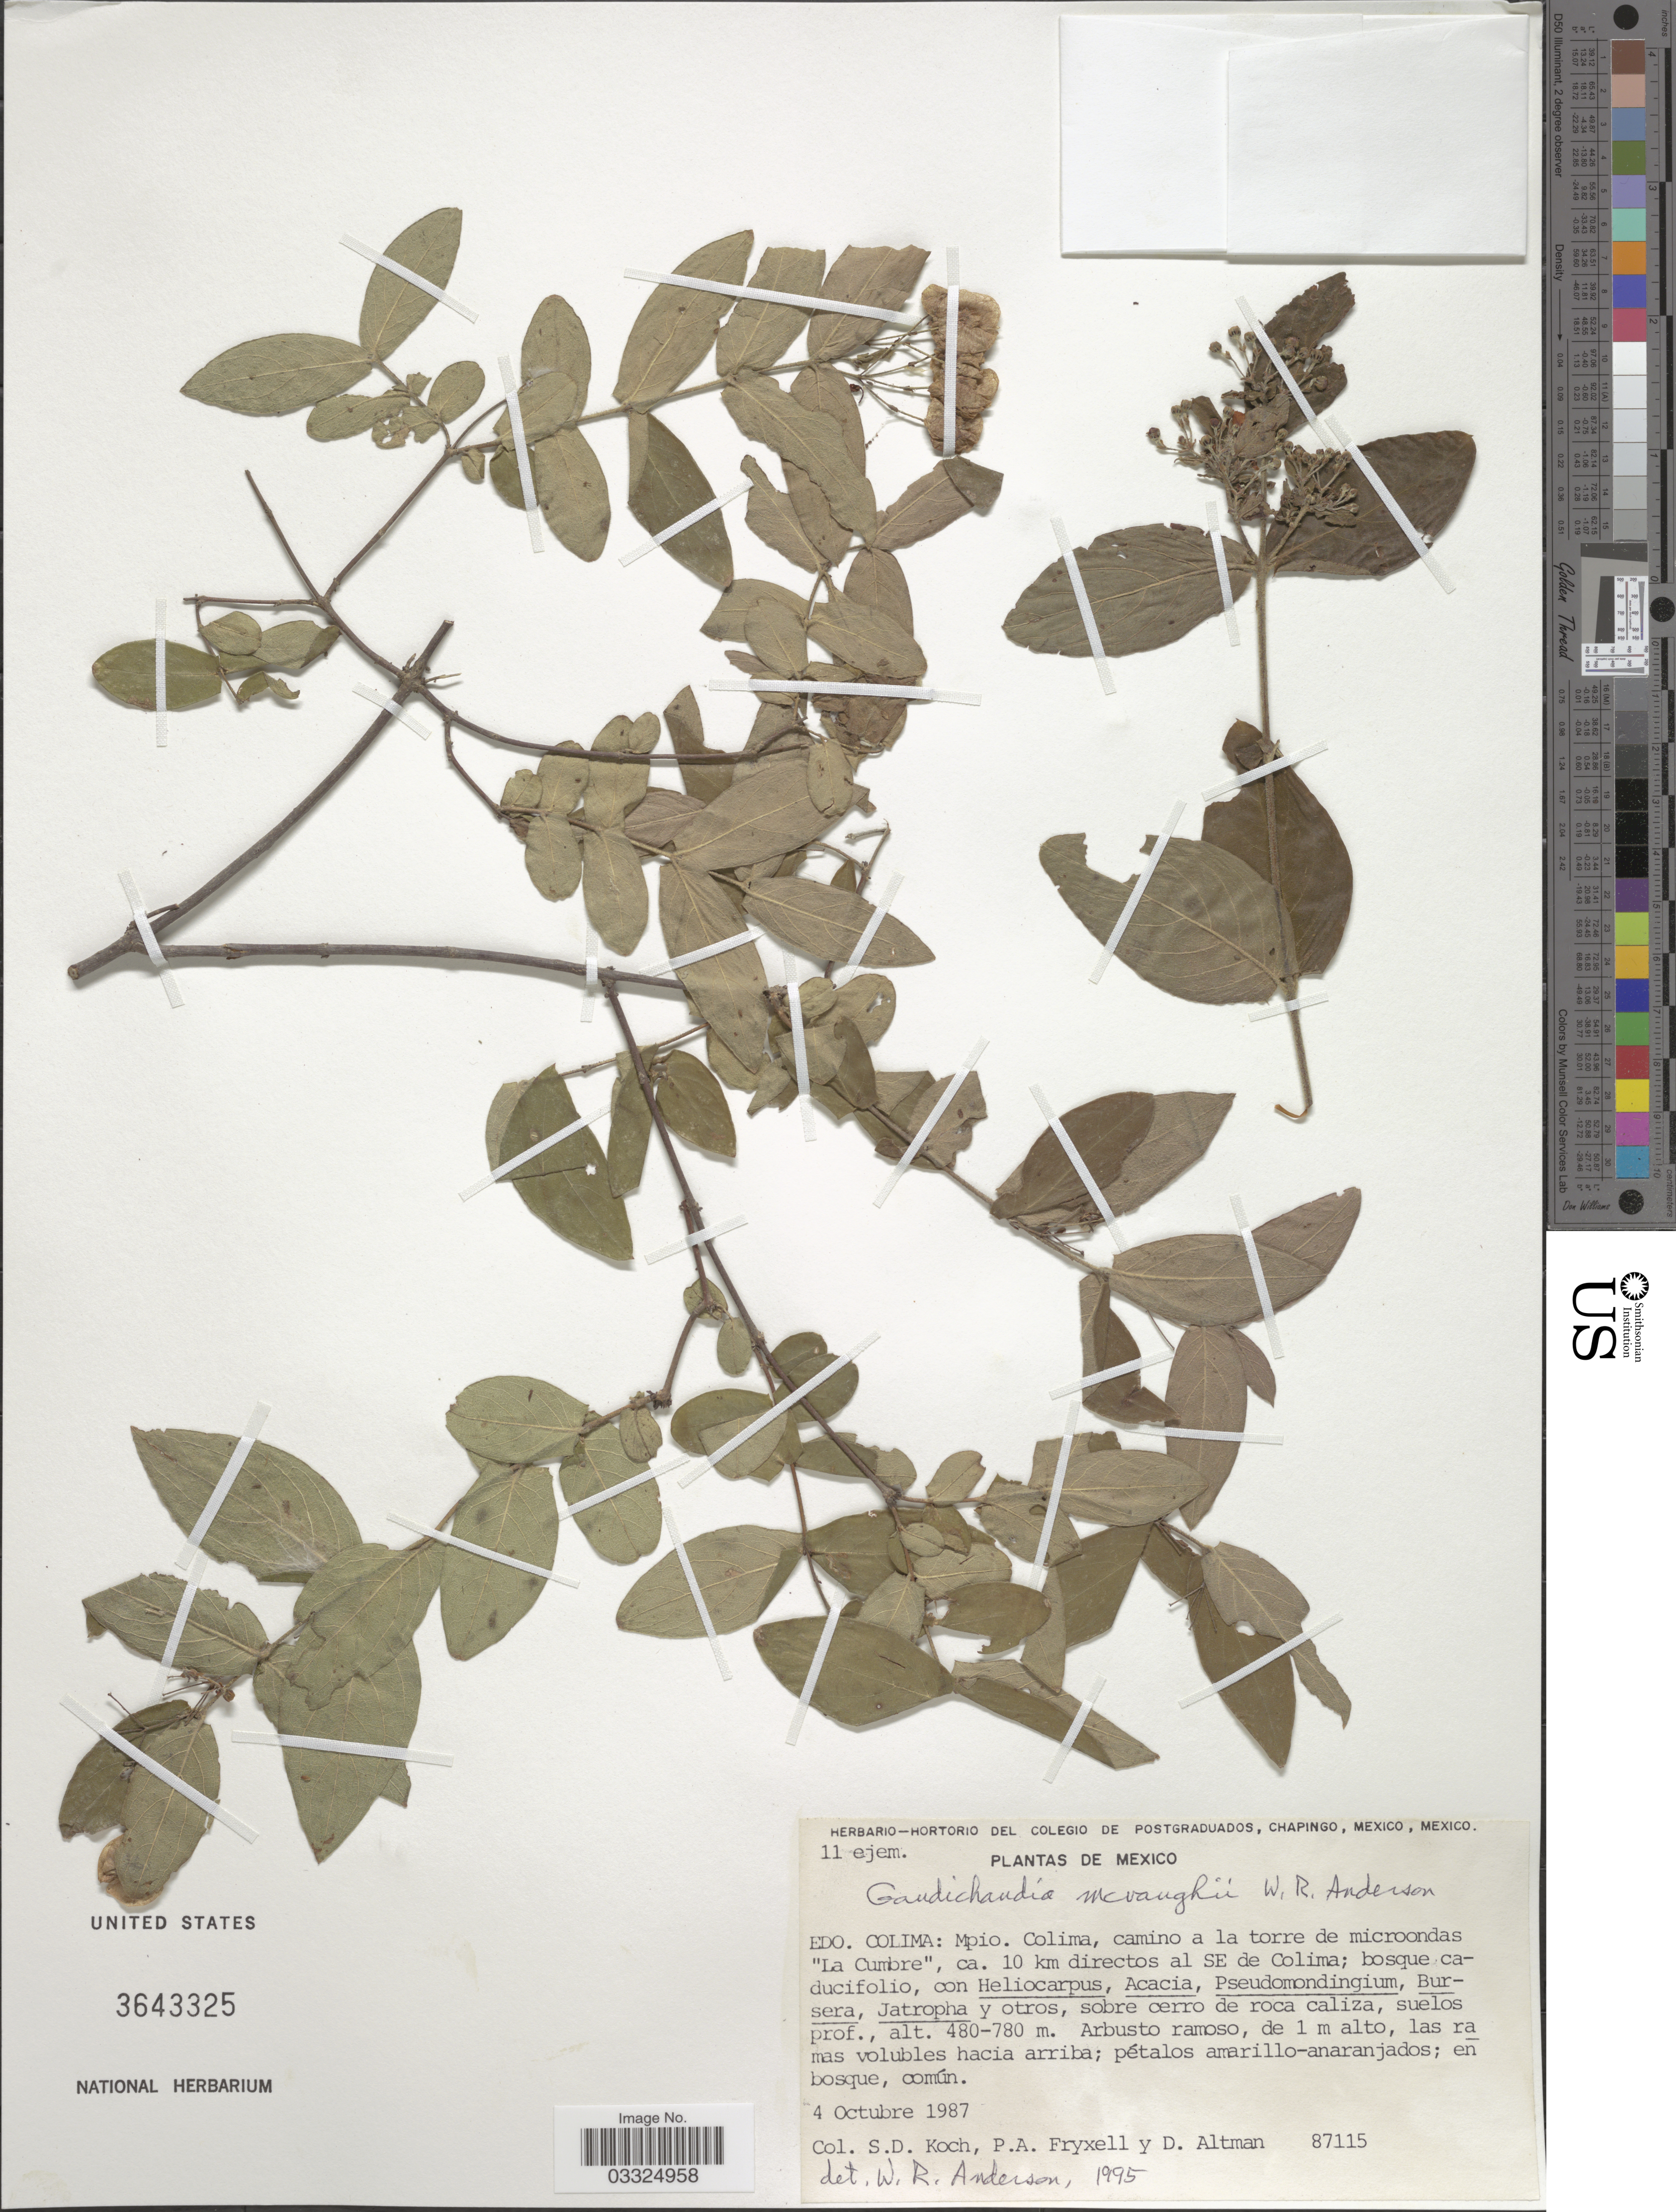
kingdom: Plantae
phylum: Tracheophyta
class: Magnoliopsida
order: Malpighiales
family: Malpighiaceae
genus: Gaudichaudia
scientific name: Gaudichaudia mcvaughii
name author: W.R. Anderson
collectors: S. Koch, P. A. Fryxell & D. Altman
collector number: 87115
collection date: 1987-10-04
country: Mexico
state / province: Colima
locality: Mpio. Colima, camino a la torre de microondas "La Cumbre", ca. 10 km directos al SE de Colima.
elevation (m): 480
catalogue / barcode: US 3643325